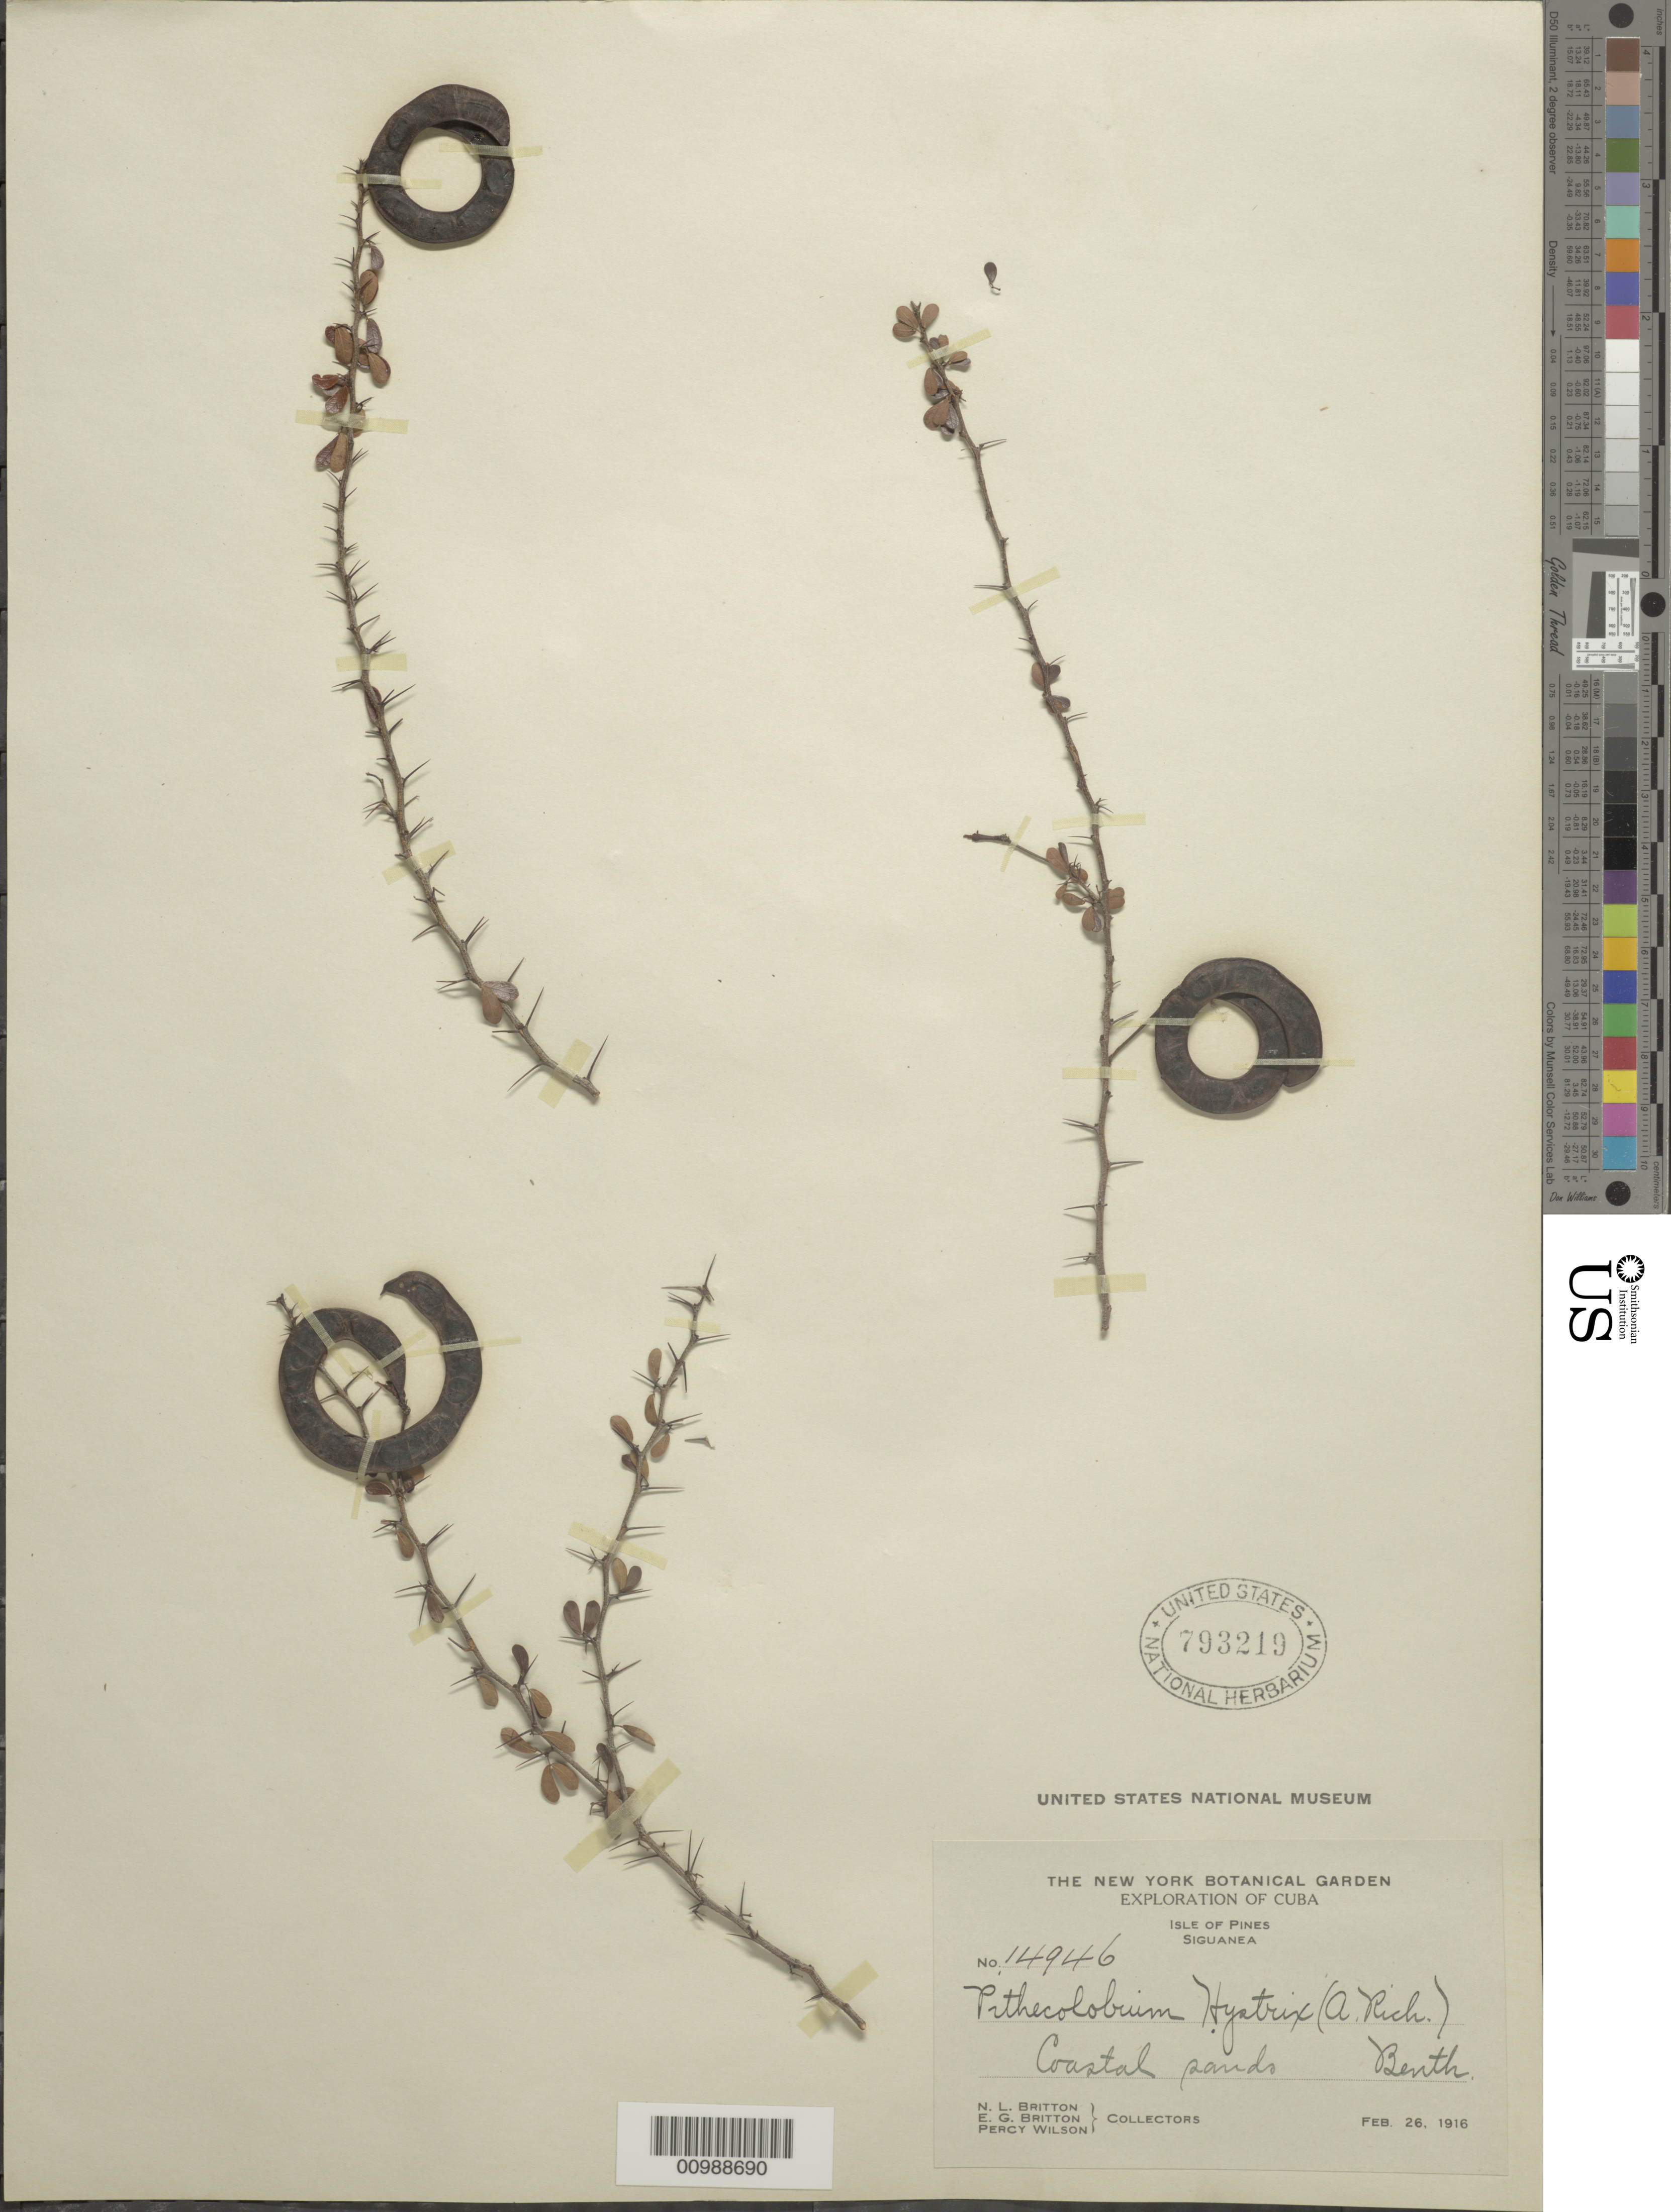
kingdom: Plantae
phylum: Tracheophyta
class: Magnoliopsida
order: Fabales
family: Fabaceae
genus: Pithecellobium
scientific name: Pithecellobium histrix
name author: (A. Rich.) Benth.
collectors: N. Britton, E. G. Britton & P. Wilson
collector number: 14946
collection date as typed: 26 Feb 1916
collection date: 1916-02-26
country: Cuba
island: Isla de la Juventud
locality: Siguanea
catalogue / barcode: US 793219